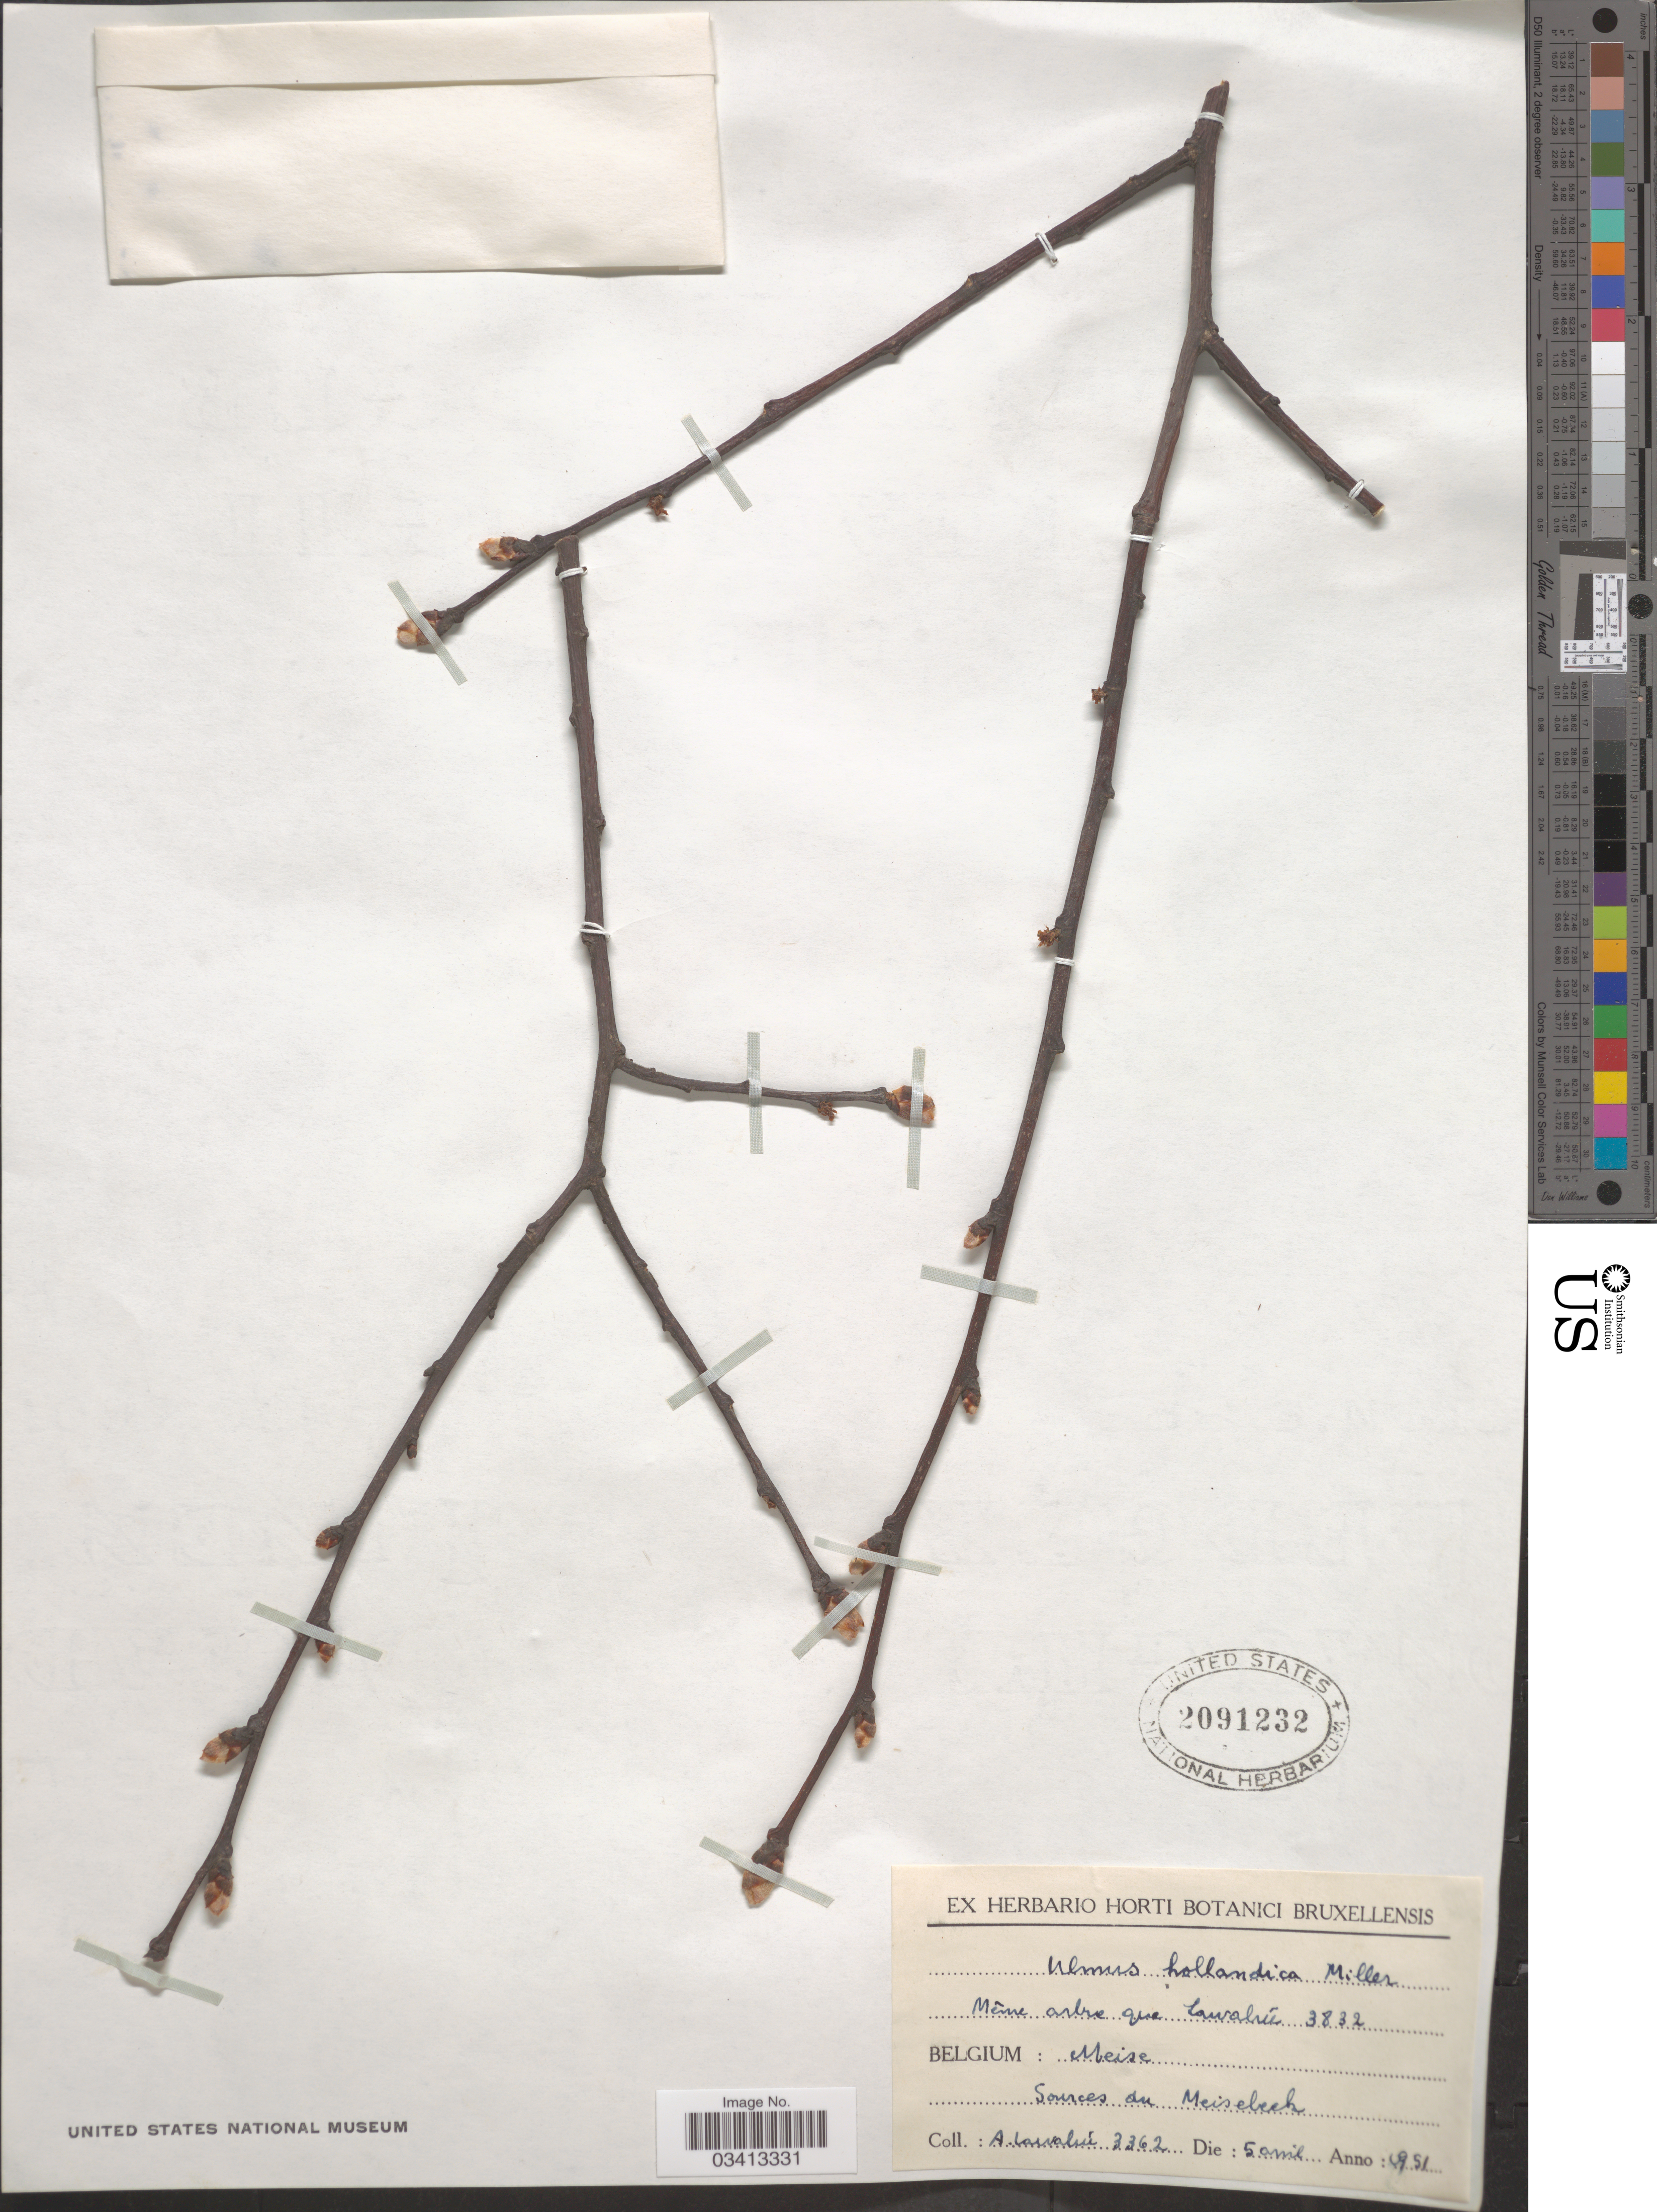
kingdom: Plantae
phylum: Tracheophyta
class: Magnoliopsida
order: Rosales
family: Ulmaceae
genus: Ulmus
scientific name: Ulmus x hollandica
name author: Mill.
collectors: A. G. Lawalrée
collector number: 3362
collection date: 1951-04-05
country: Belgium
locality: Meise. Sources du Meisebeck.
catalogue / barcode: US 2091232